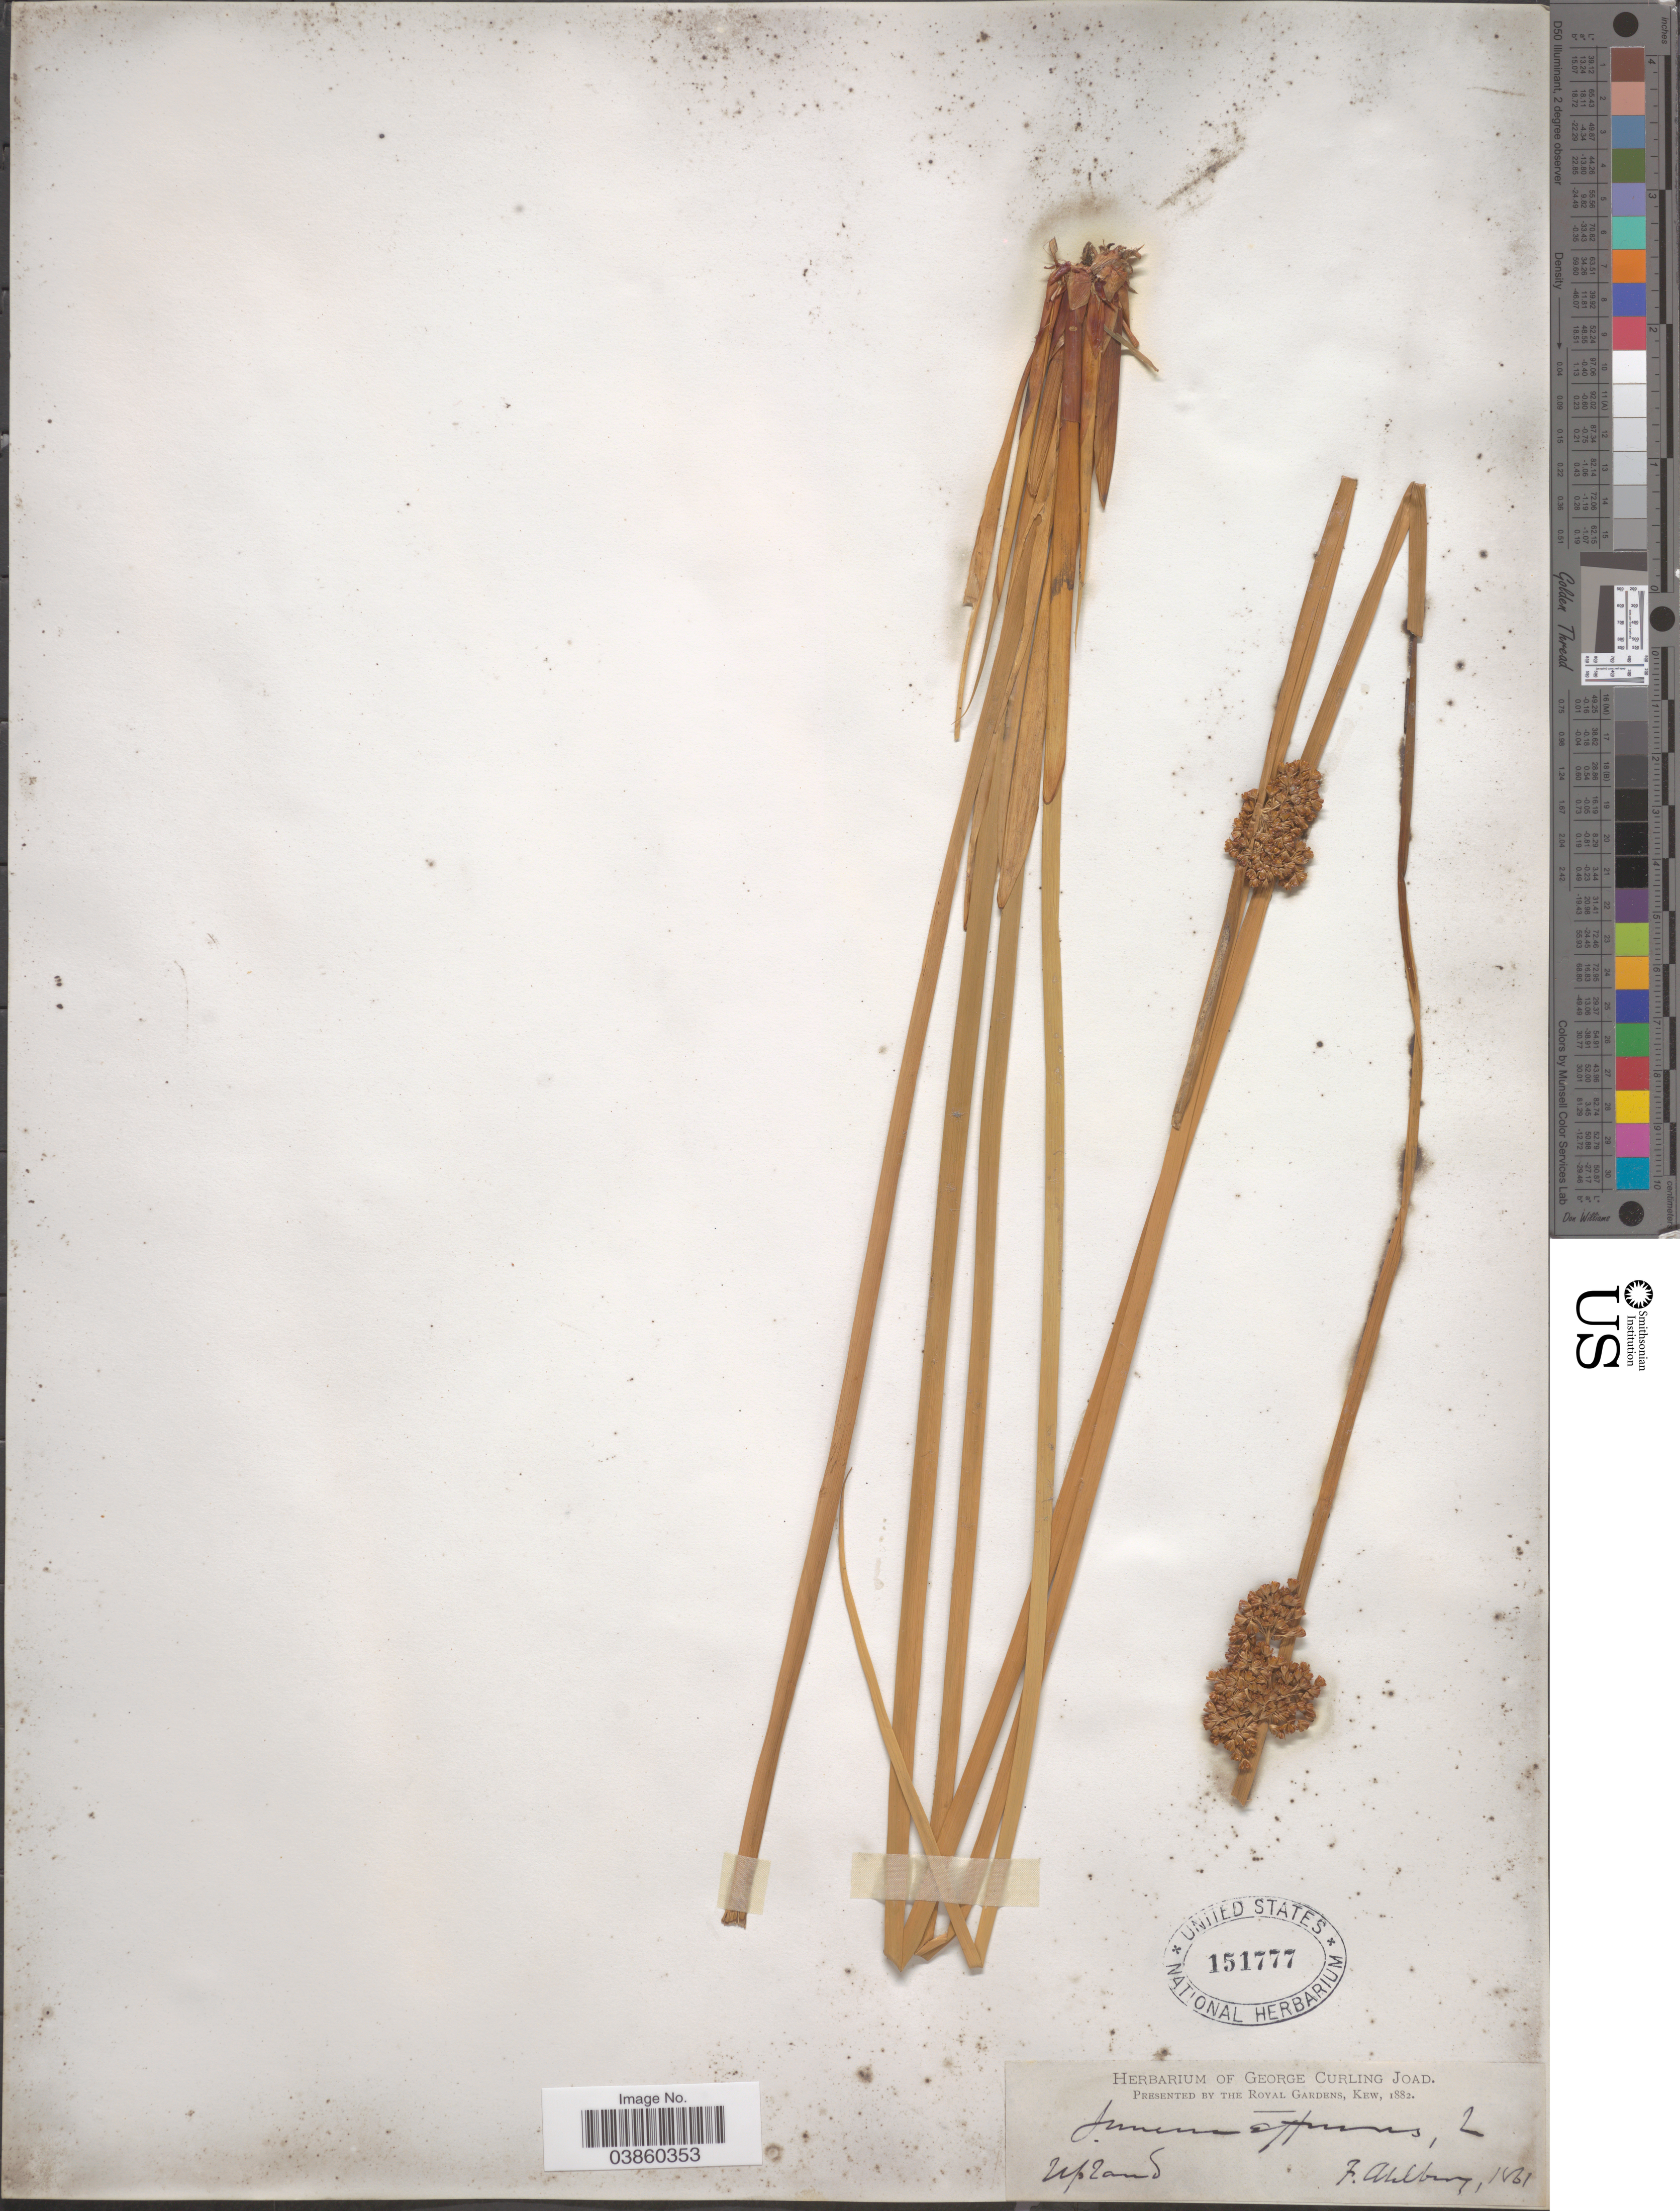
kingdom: Plantae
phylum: Tracheophyta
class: Liliopsida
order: Poales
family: Juncaceae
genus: Juncus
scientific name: Juncus effusus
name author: L.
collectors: F. Ahlberg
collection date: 1861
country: Sweden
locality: Upland.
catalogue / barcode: US 151777